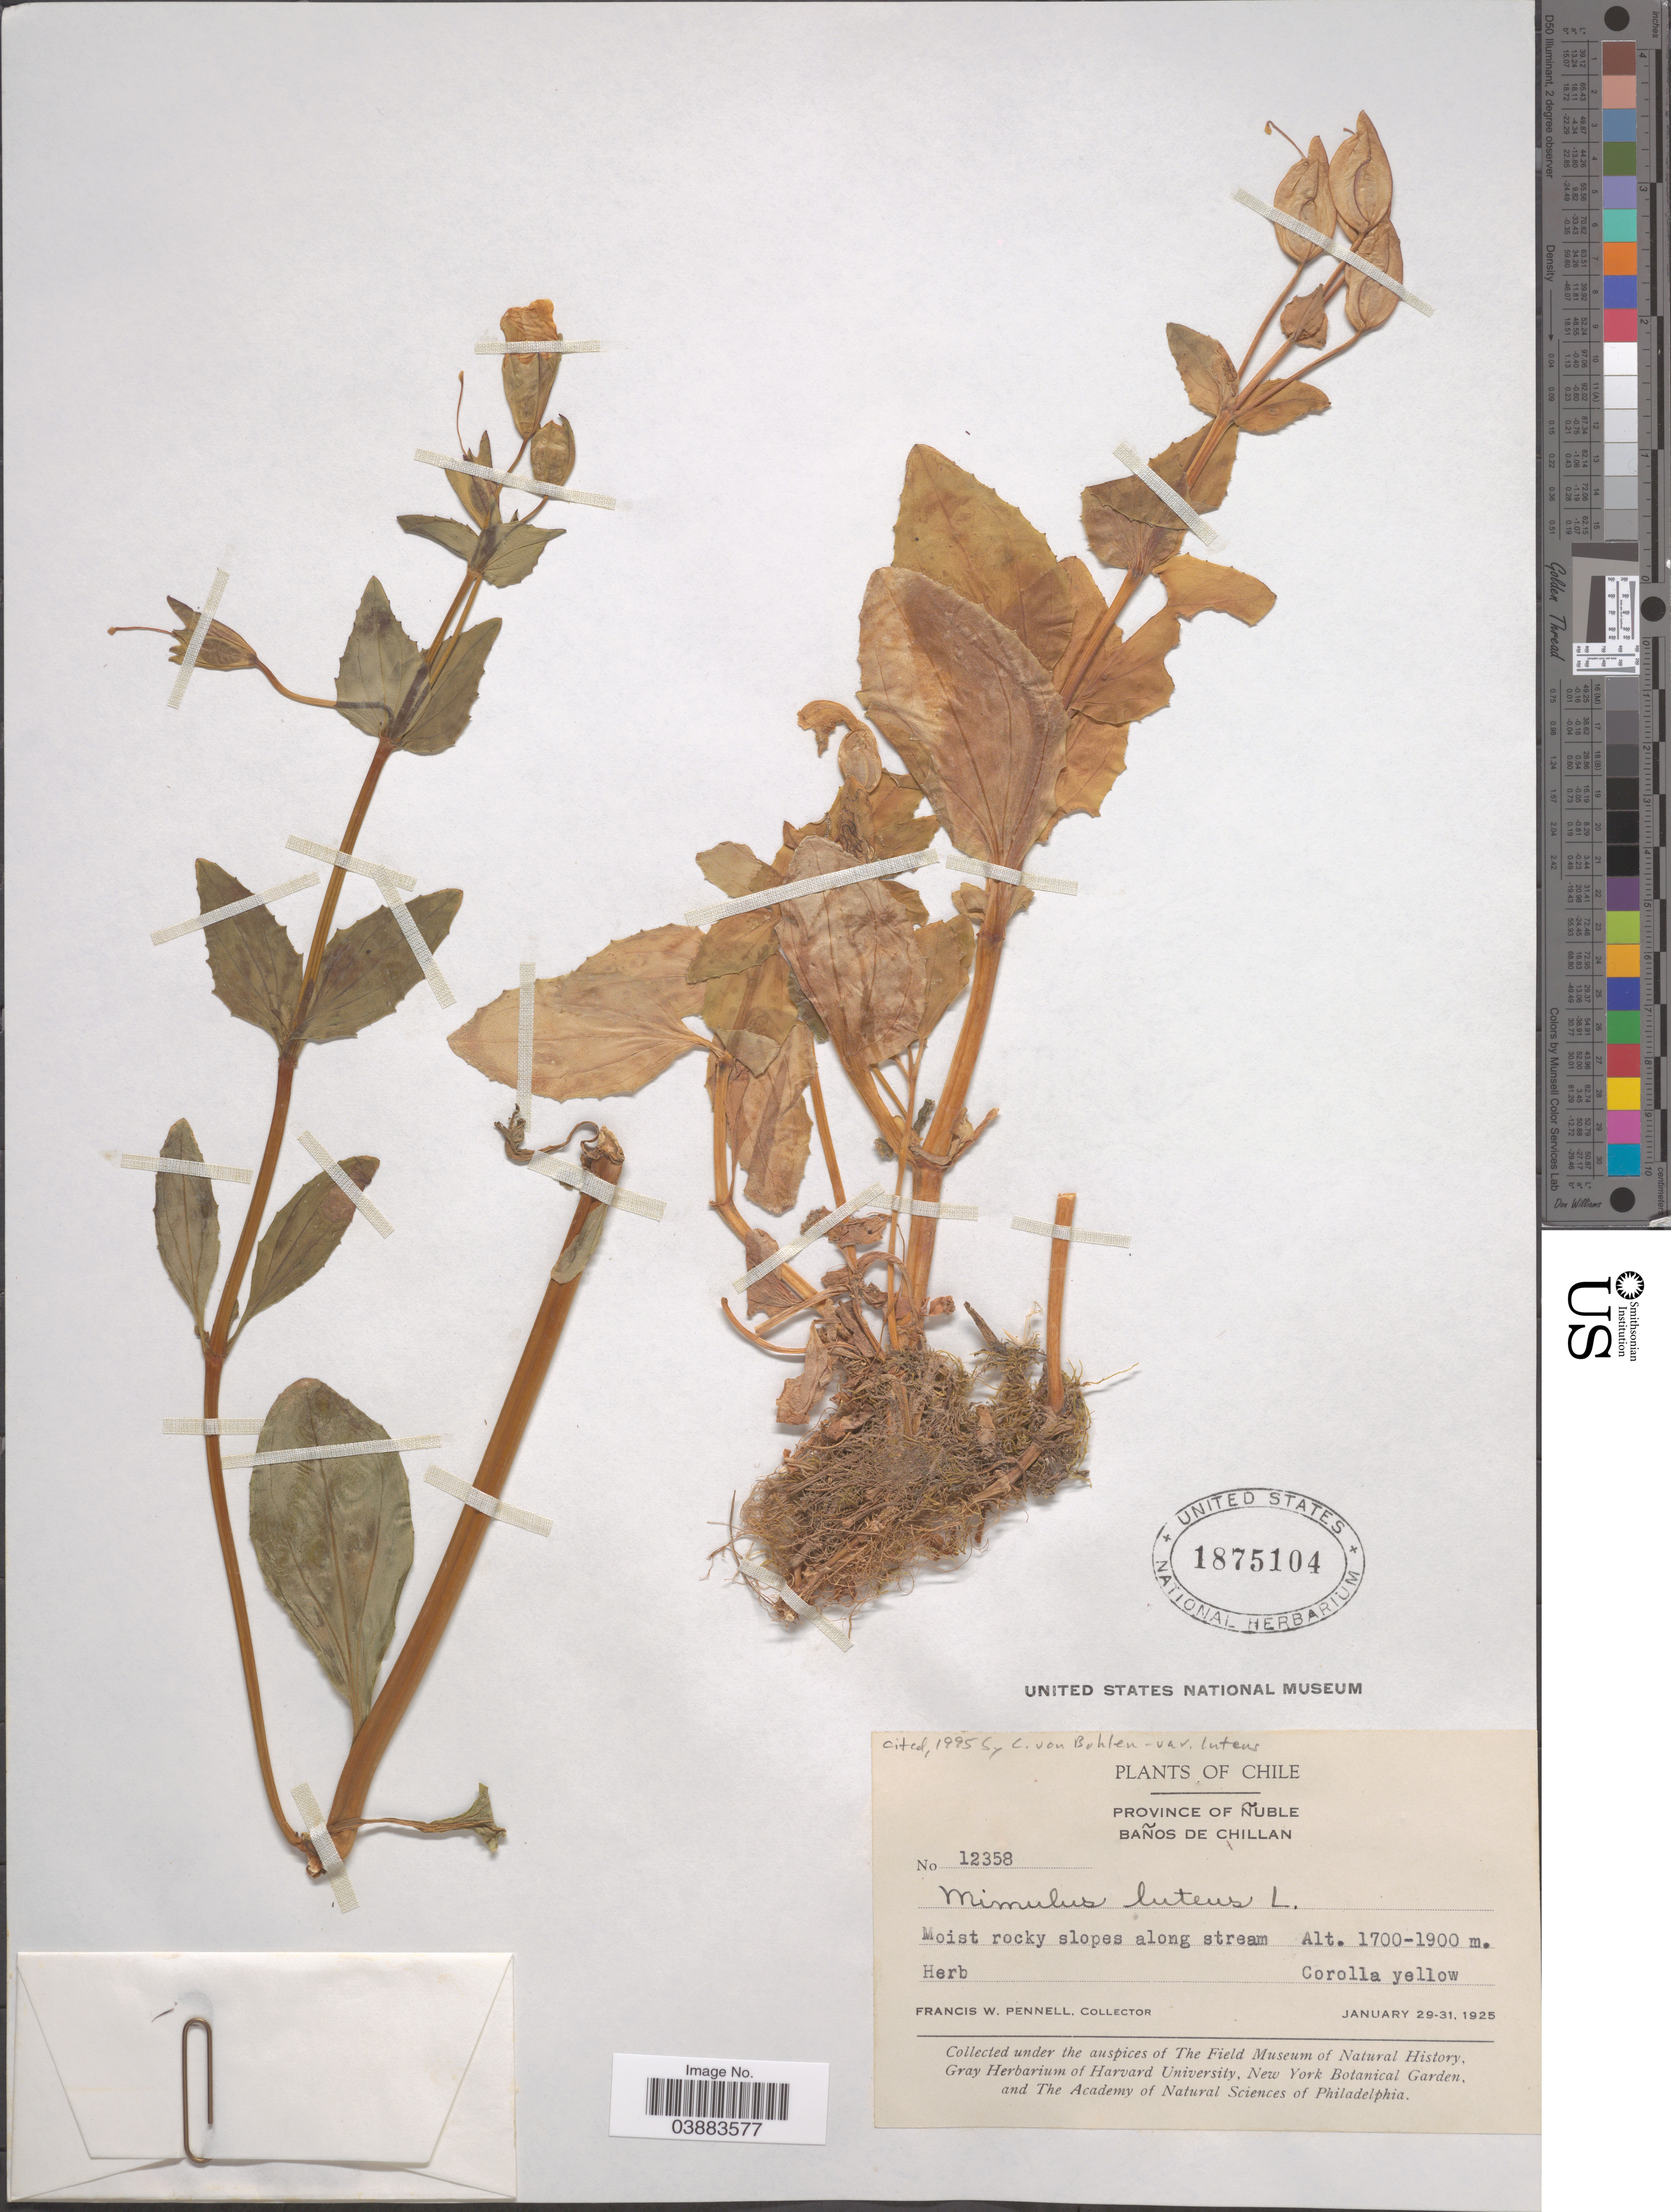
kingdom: Plantae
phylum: Tracheophyta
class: Magnoliopsida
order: Lamiales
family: Phrymaceae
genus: Mimulus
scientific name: Mimulus luteus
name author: L.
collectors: F. W. Pennell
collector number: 12358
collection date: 1925-01-29/1925-01-31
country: Chile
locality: Province of Ñuble. Baños de Chillan.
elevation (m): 1700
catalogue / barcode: US 1875104